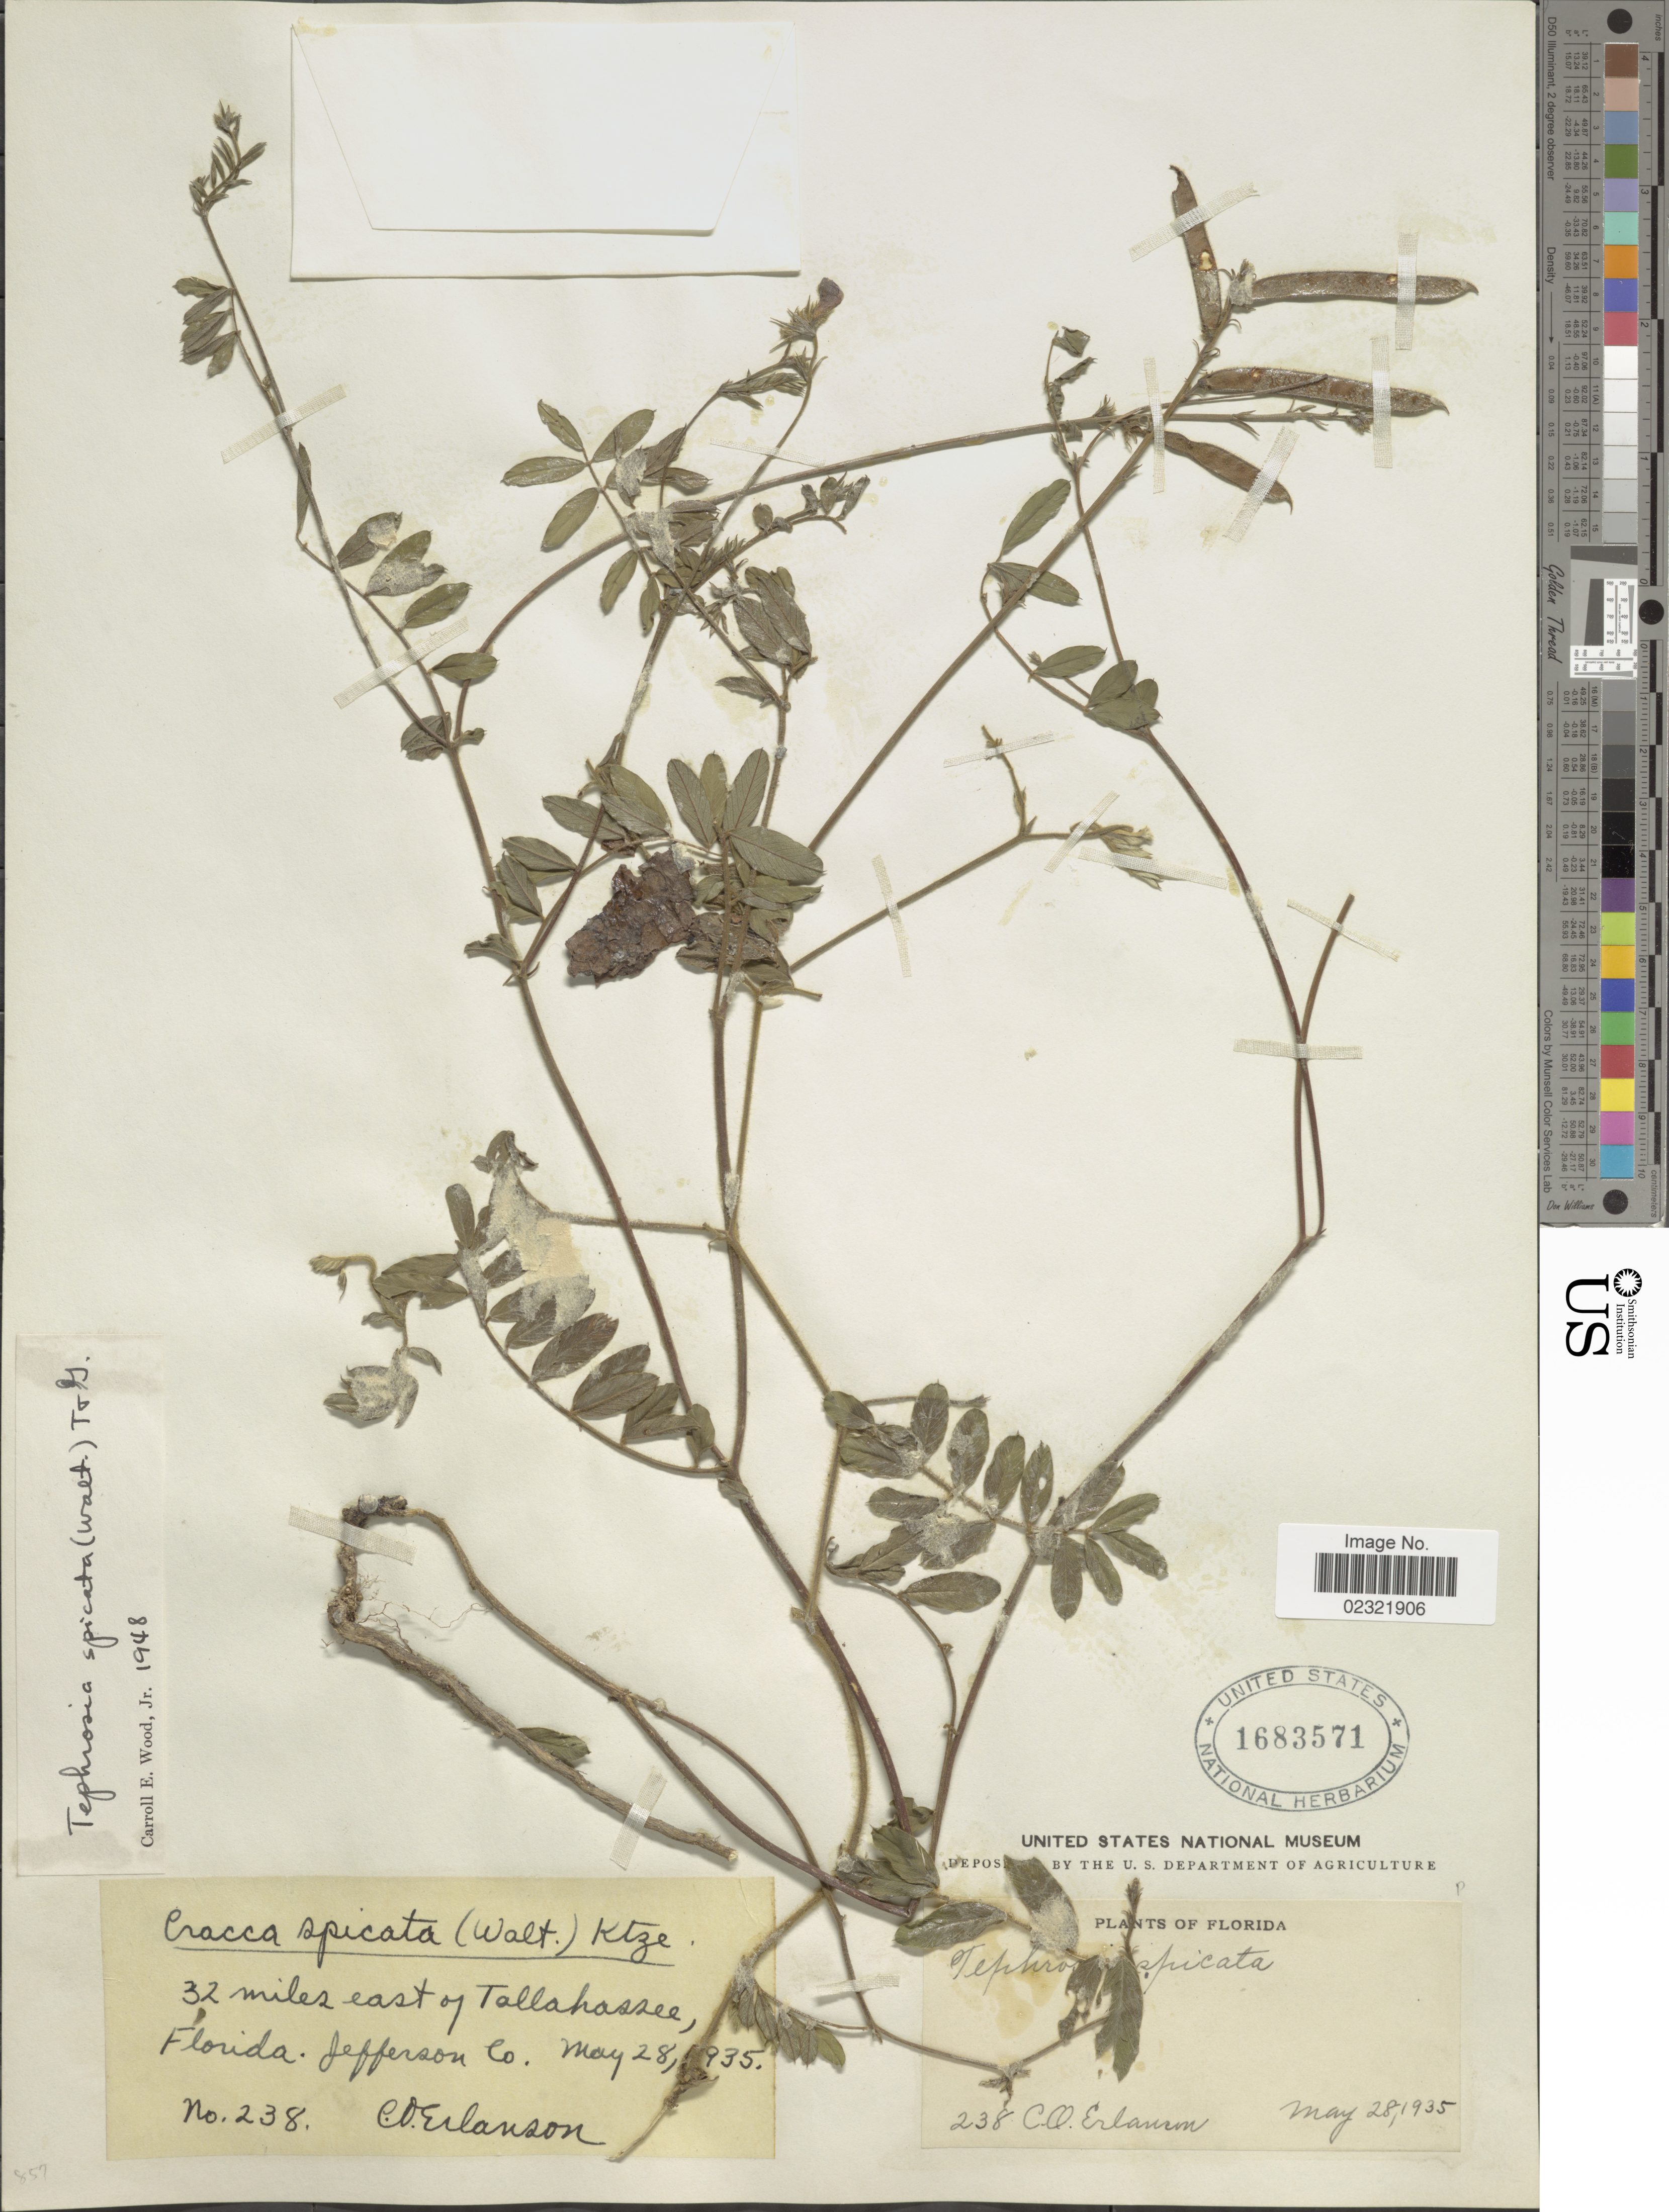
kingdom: Plantae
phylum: Tracheophyta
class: Magnoliopsida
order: Fabales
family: Fabaceae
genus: Tephrosia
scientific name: Tephrosia spicata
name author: (Walter) Torr. & A. Gray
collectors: C. O. Erlanson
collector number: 238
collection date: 1935-05-28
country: United States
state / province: Florida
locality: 32 miles east of Tallahassee, Jefferson Co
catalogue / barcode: US 1683571